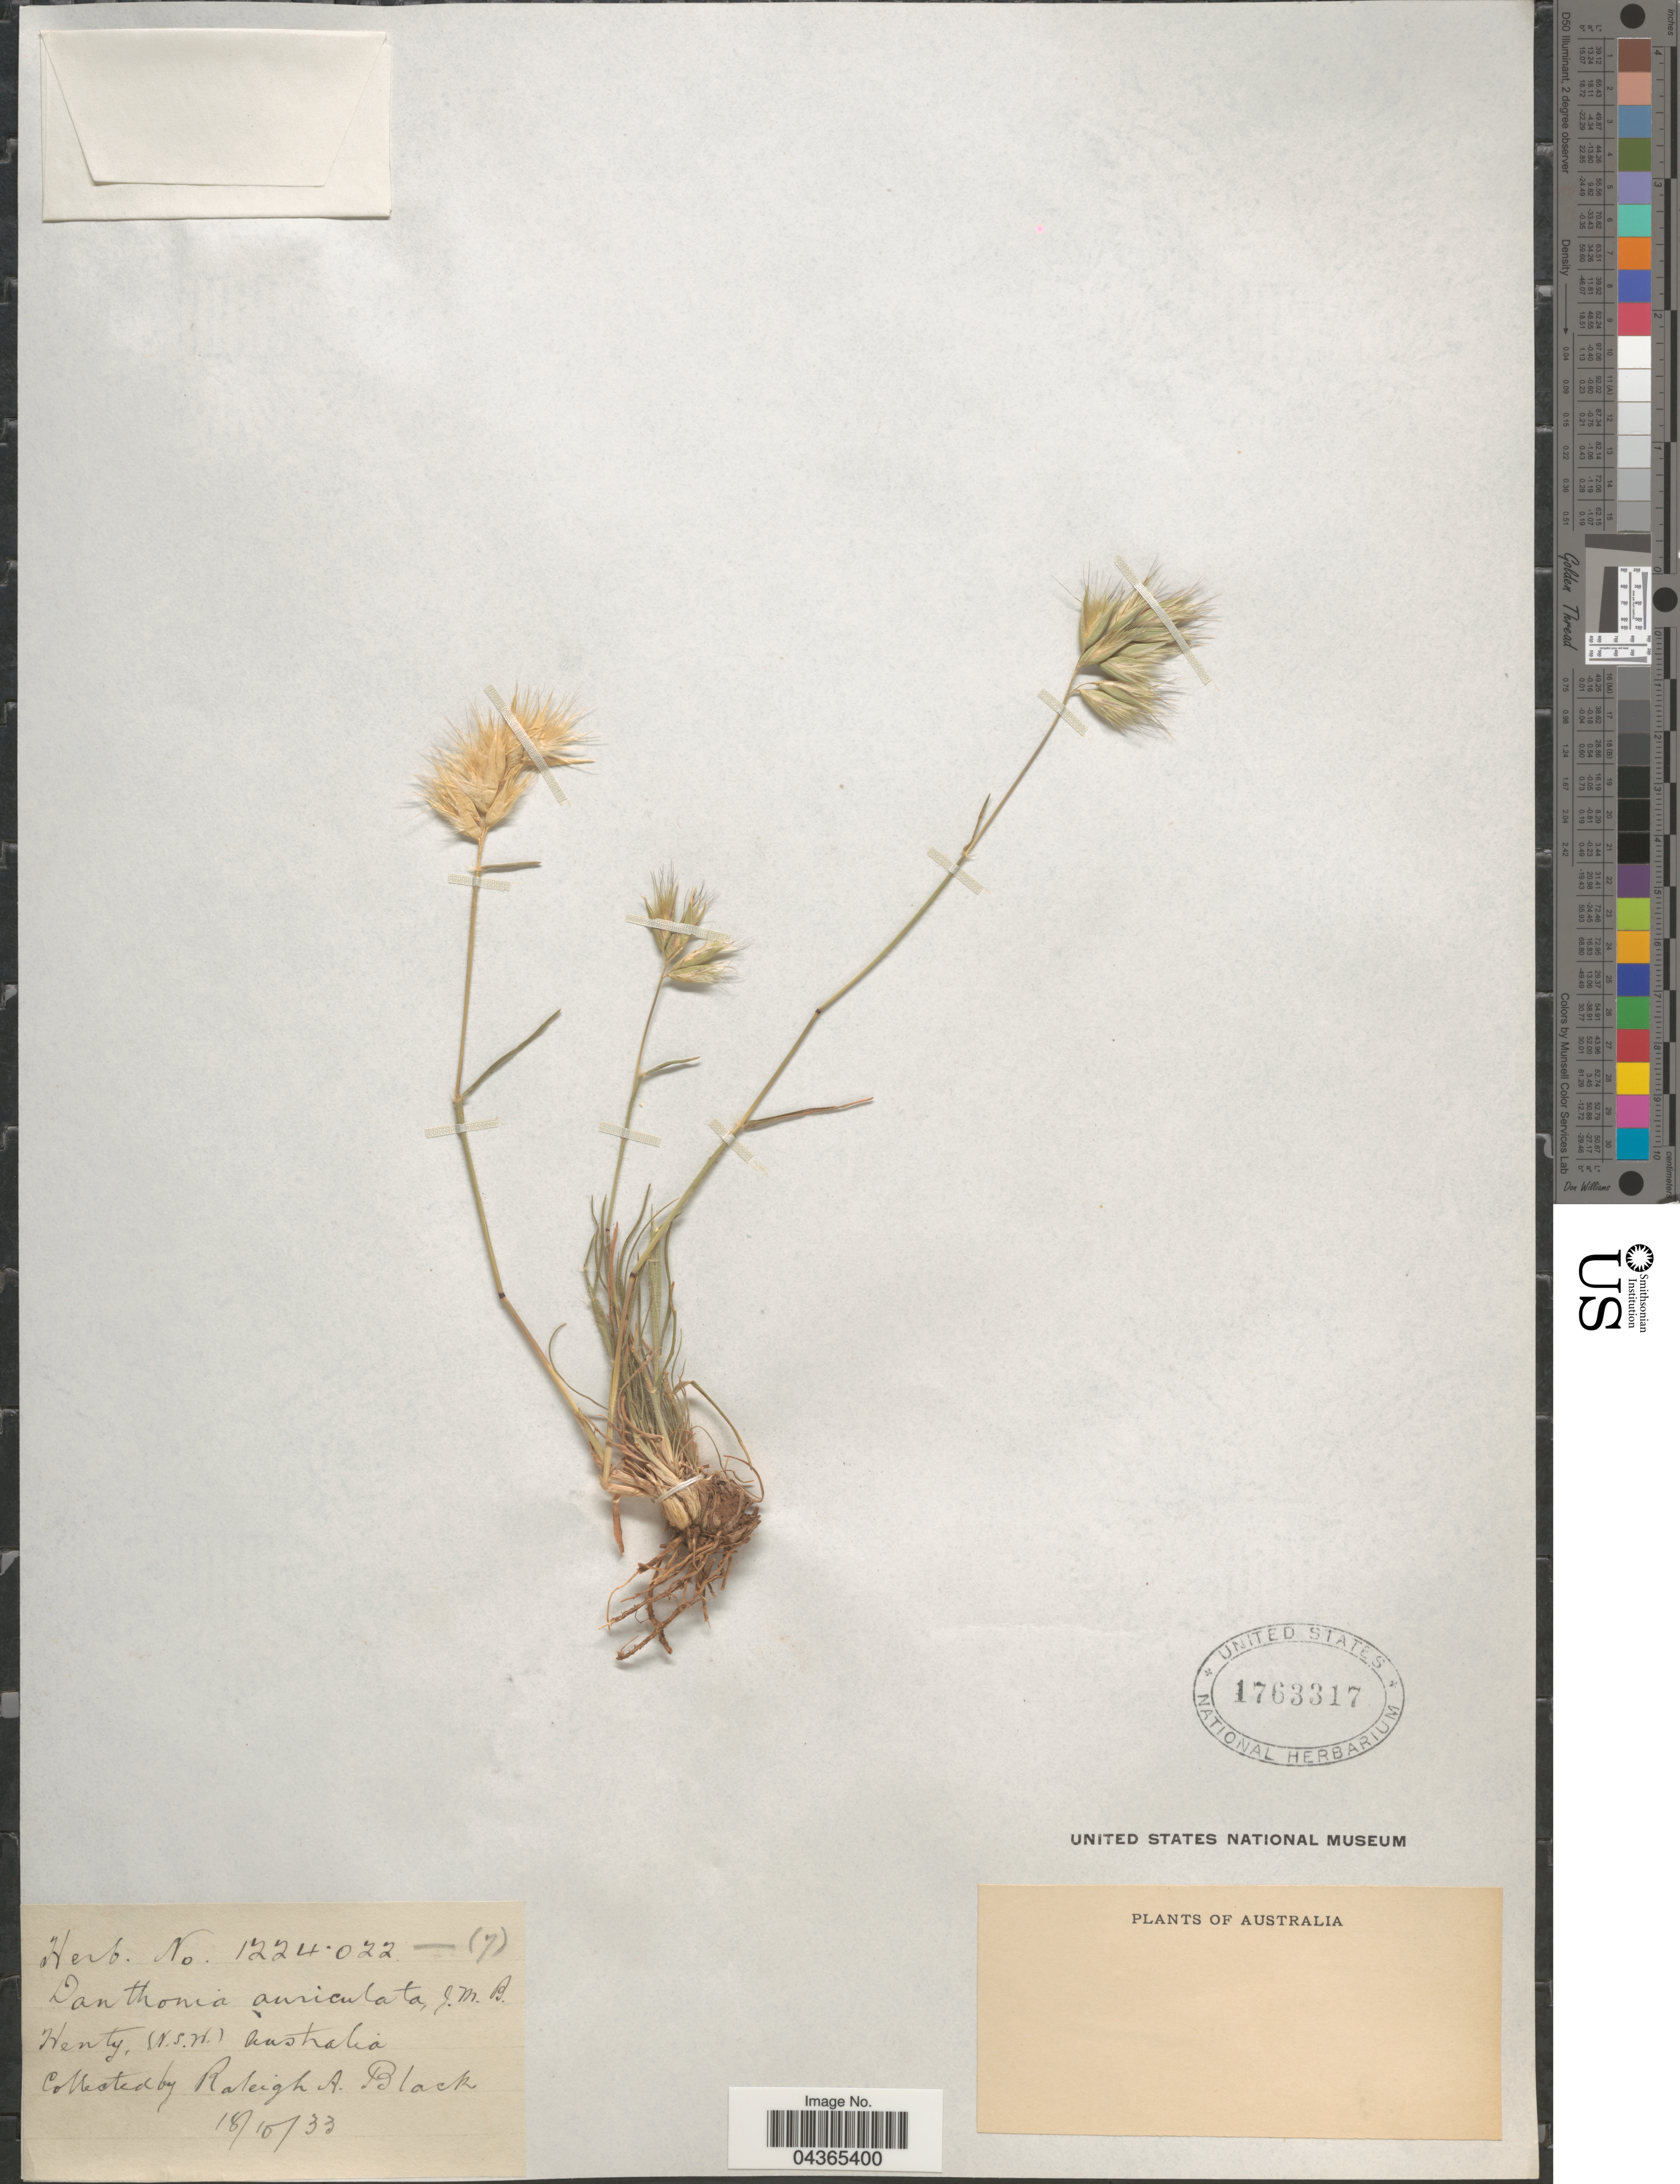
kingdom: Plantae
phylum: Tracheophyta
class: Liliopsida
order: Poales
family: Poaceae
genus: Rytidosperma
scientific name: Rytidosperma auriculatum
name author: (J.M. Black) Connor & Edgar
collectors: R. A. Black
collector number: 1224.022-(7)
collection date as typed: Transcribed d/m/y: 18/10/33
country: Australia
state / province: New South Wales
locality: Henty, (N.S.W.).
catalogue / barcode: US 1763317